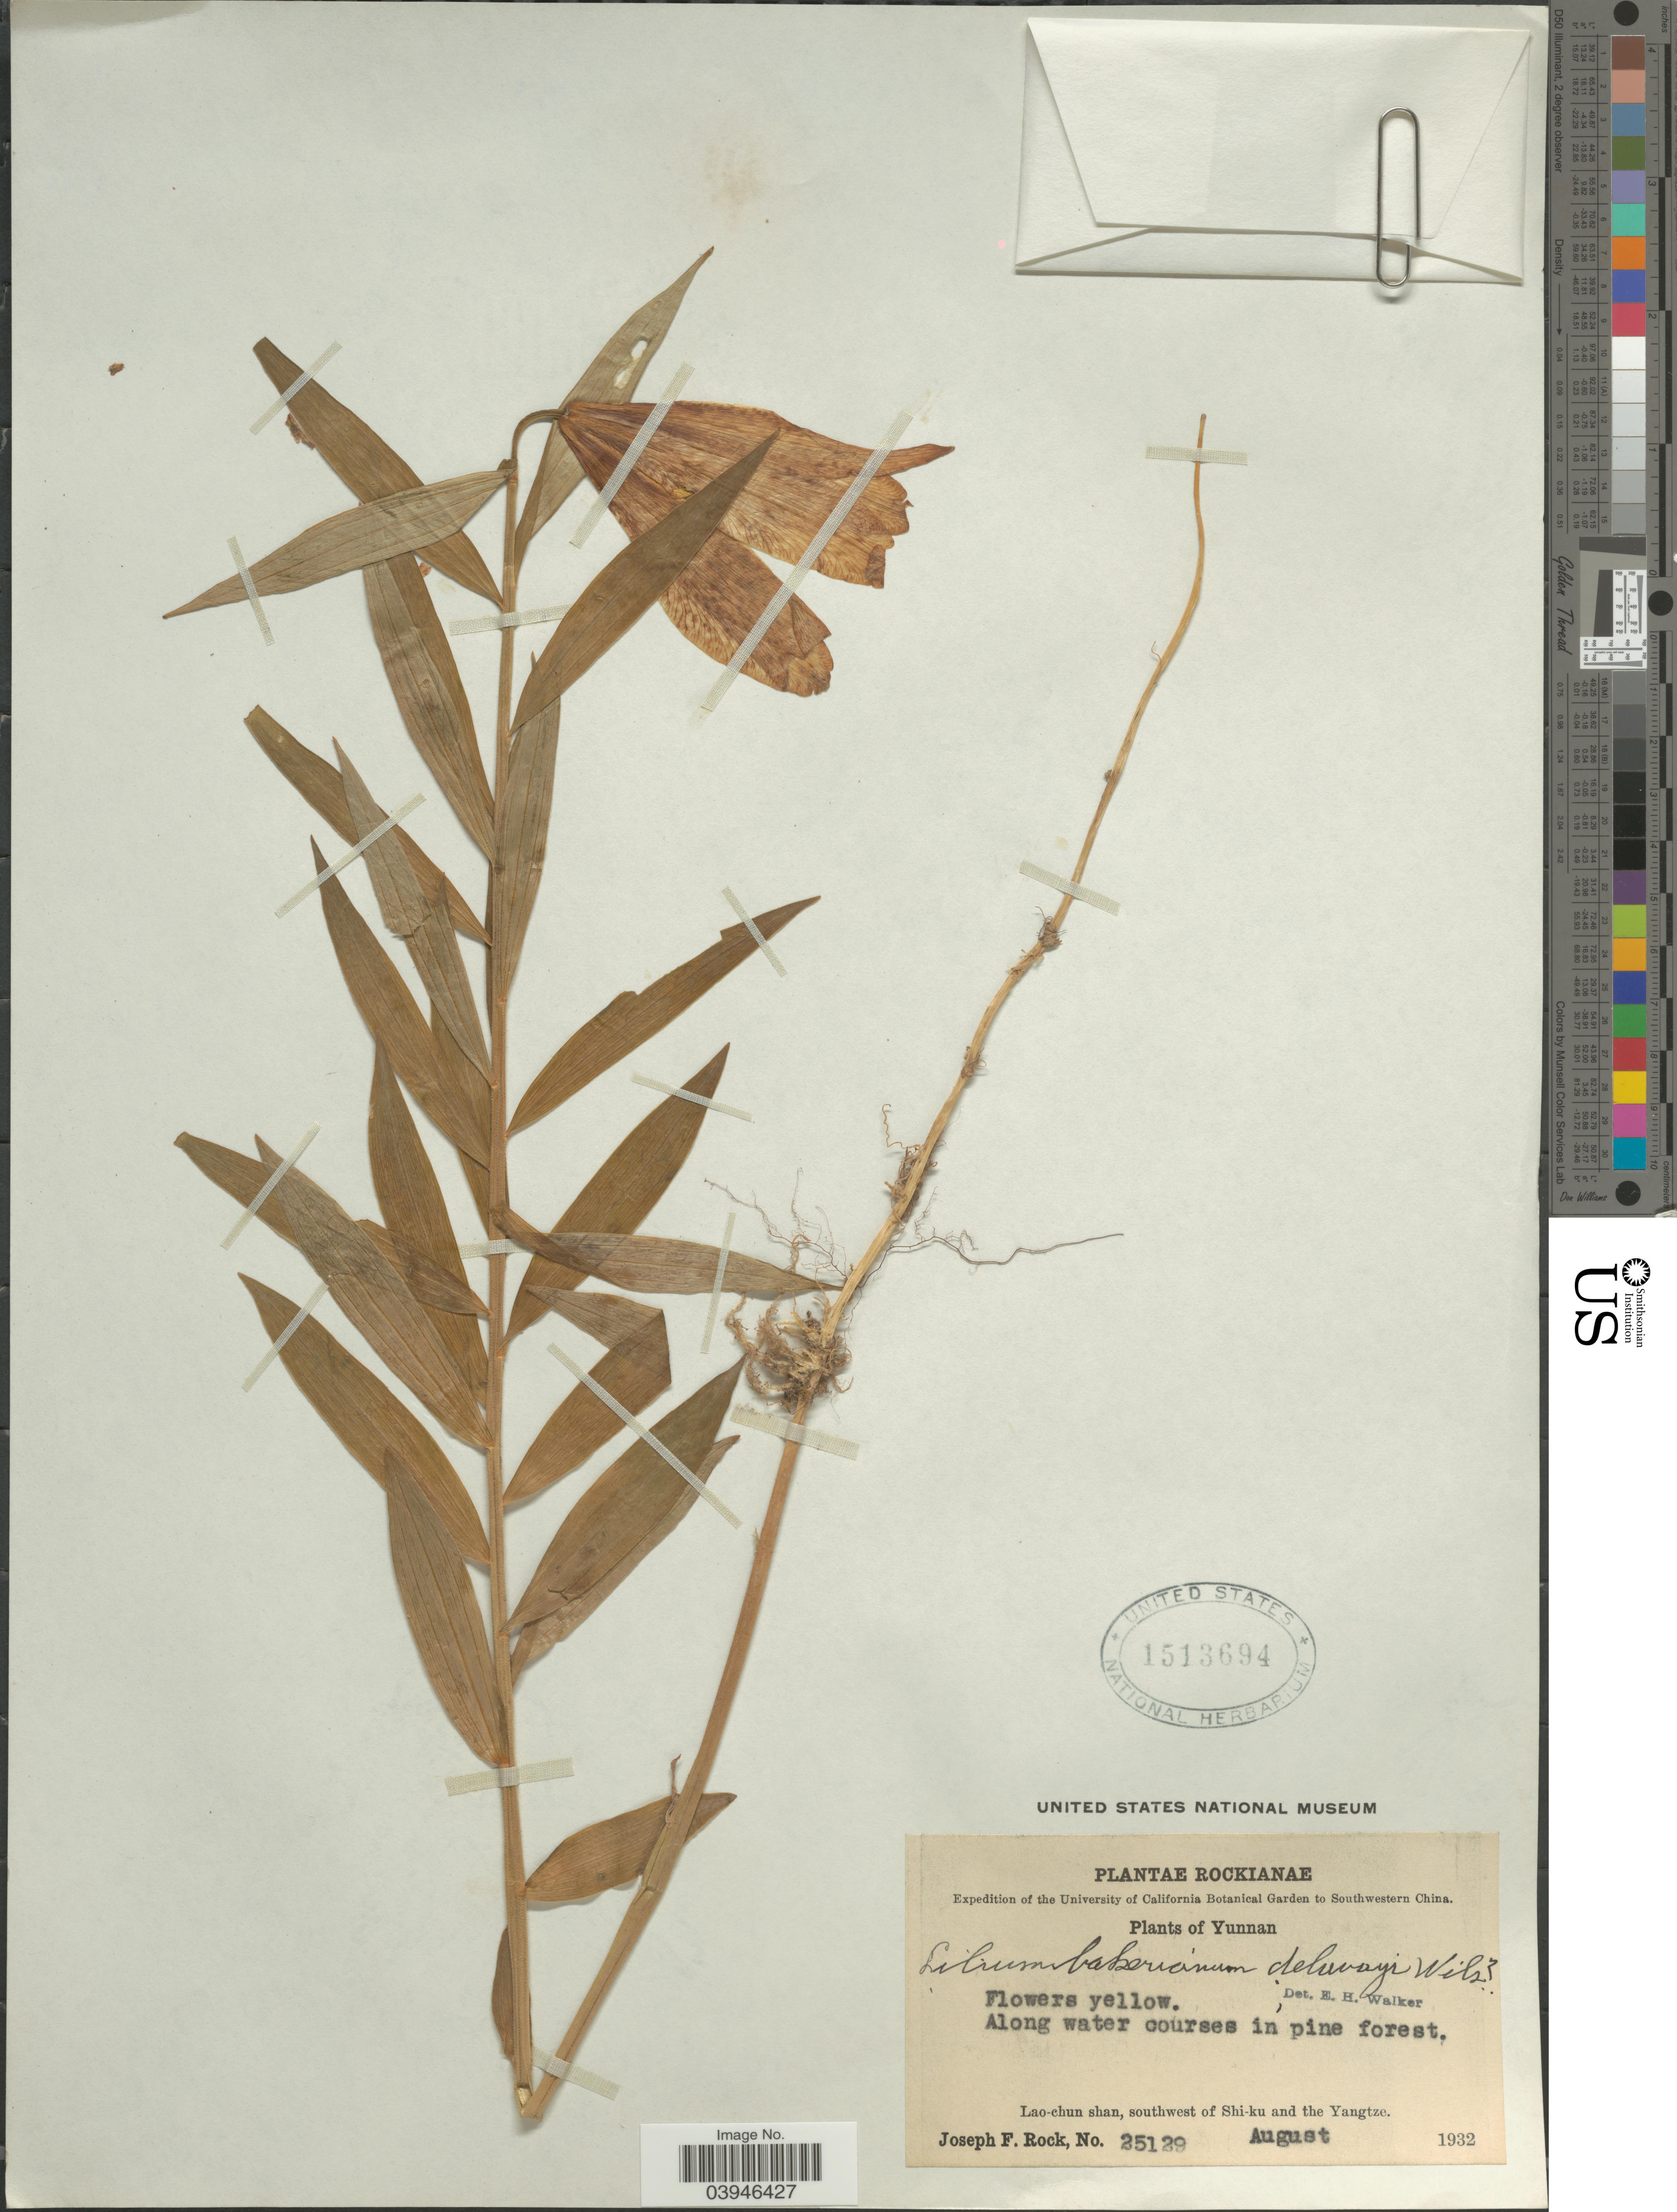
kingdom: Plantae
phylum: Tracheophyta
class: Liliopsida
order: Liliales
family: Liliaceae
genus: Lilium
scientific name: Lilium bakerianum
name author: Collett & Hemsl.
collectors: J. F. Rock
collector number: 25129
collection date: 1932-08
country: China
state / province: Yunnan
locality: Southwestern China. Along water courses in pine forest. Lao-chun shan, southwest of Shi-ku and the Yangtze.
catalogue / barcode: US 1513694